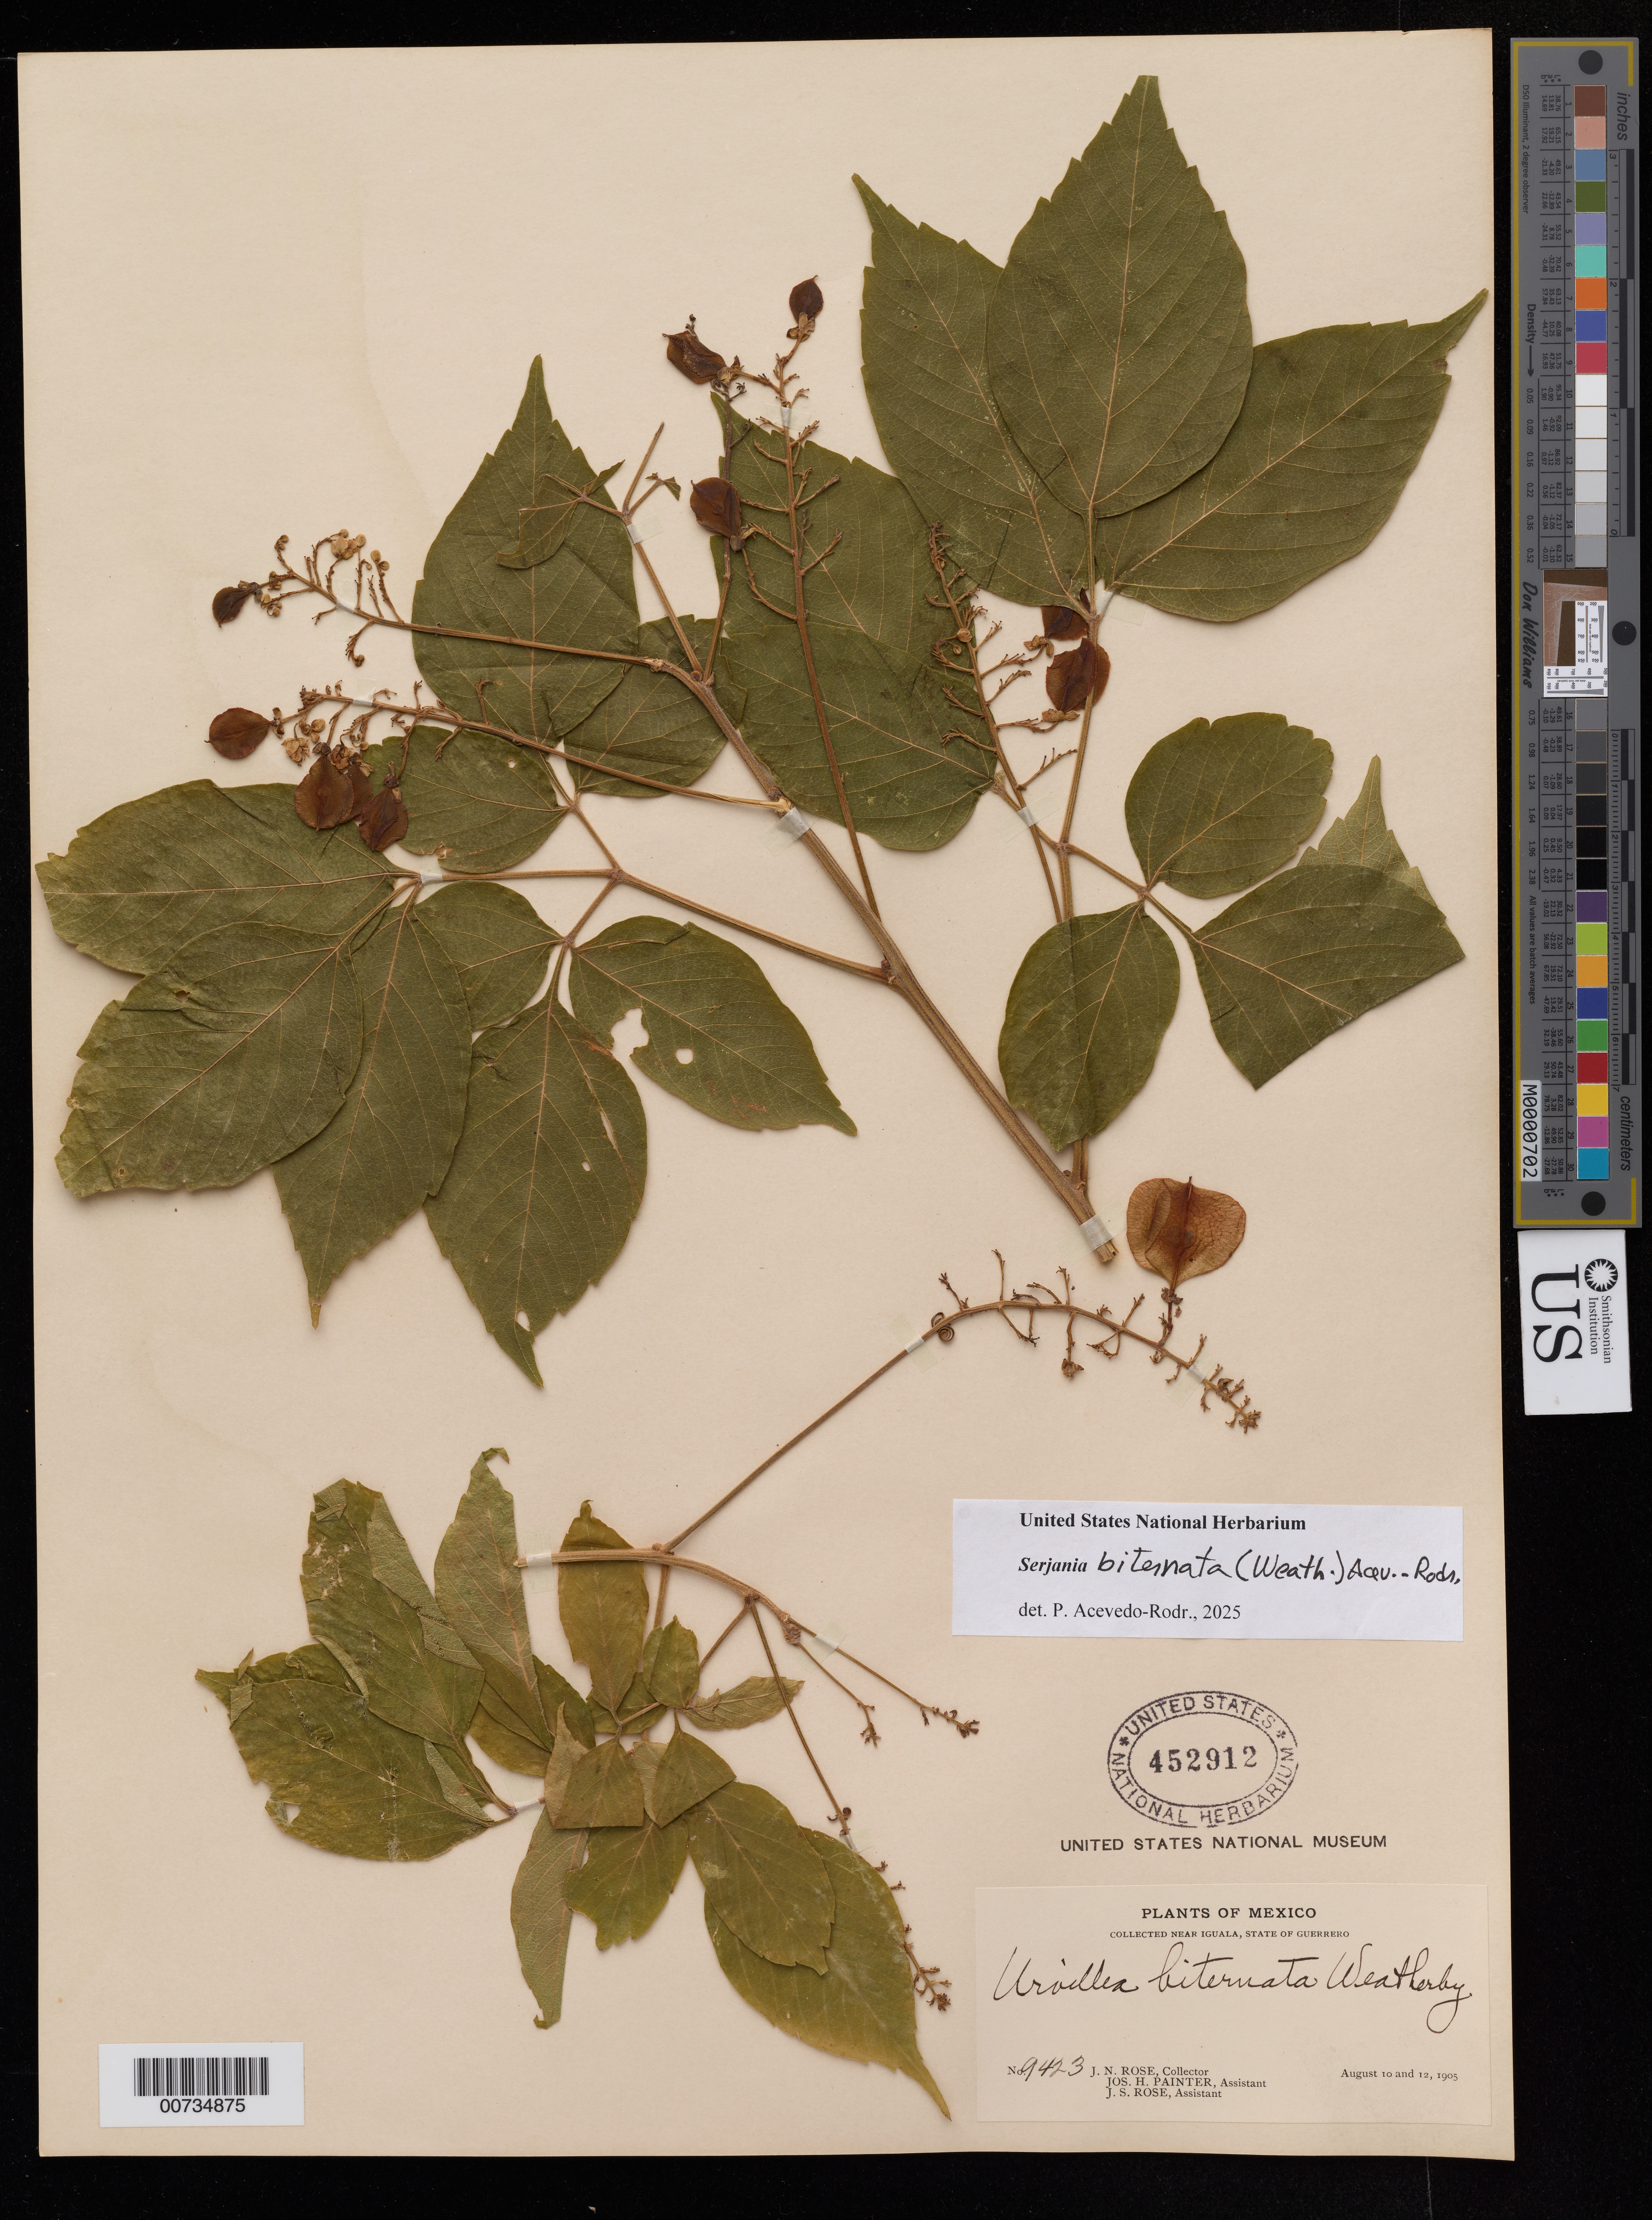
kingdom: Plantae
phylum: Tracheophyta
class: Magnoliopsida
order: Sapindales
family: Sapindaceae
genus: Serjania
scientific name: Serjania biternata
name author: (Weath.) Acev.-Rodr.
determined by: Acevedo-Rodriguez, P., (US), Smithsonian Institution - National Museum of Natural History (UNITED STATES)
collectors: J. N. Rose, J. H. Painter & J. S. Rose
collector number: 9423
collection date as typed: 10 Aug 1905 to 12 Aug 1905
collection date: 1905-08-10/1905-08-12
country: Mexico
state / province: Guerrero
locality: Near Iguala.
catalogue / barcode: US 452912